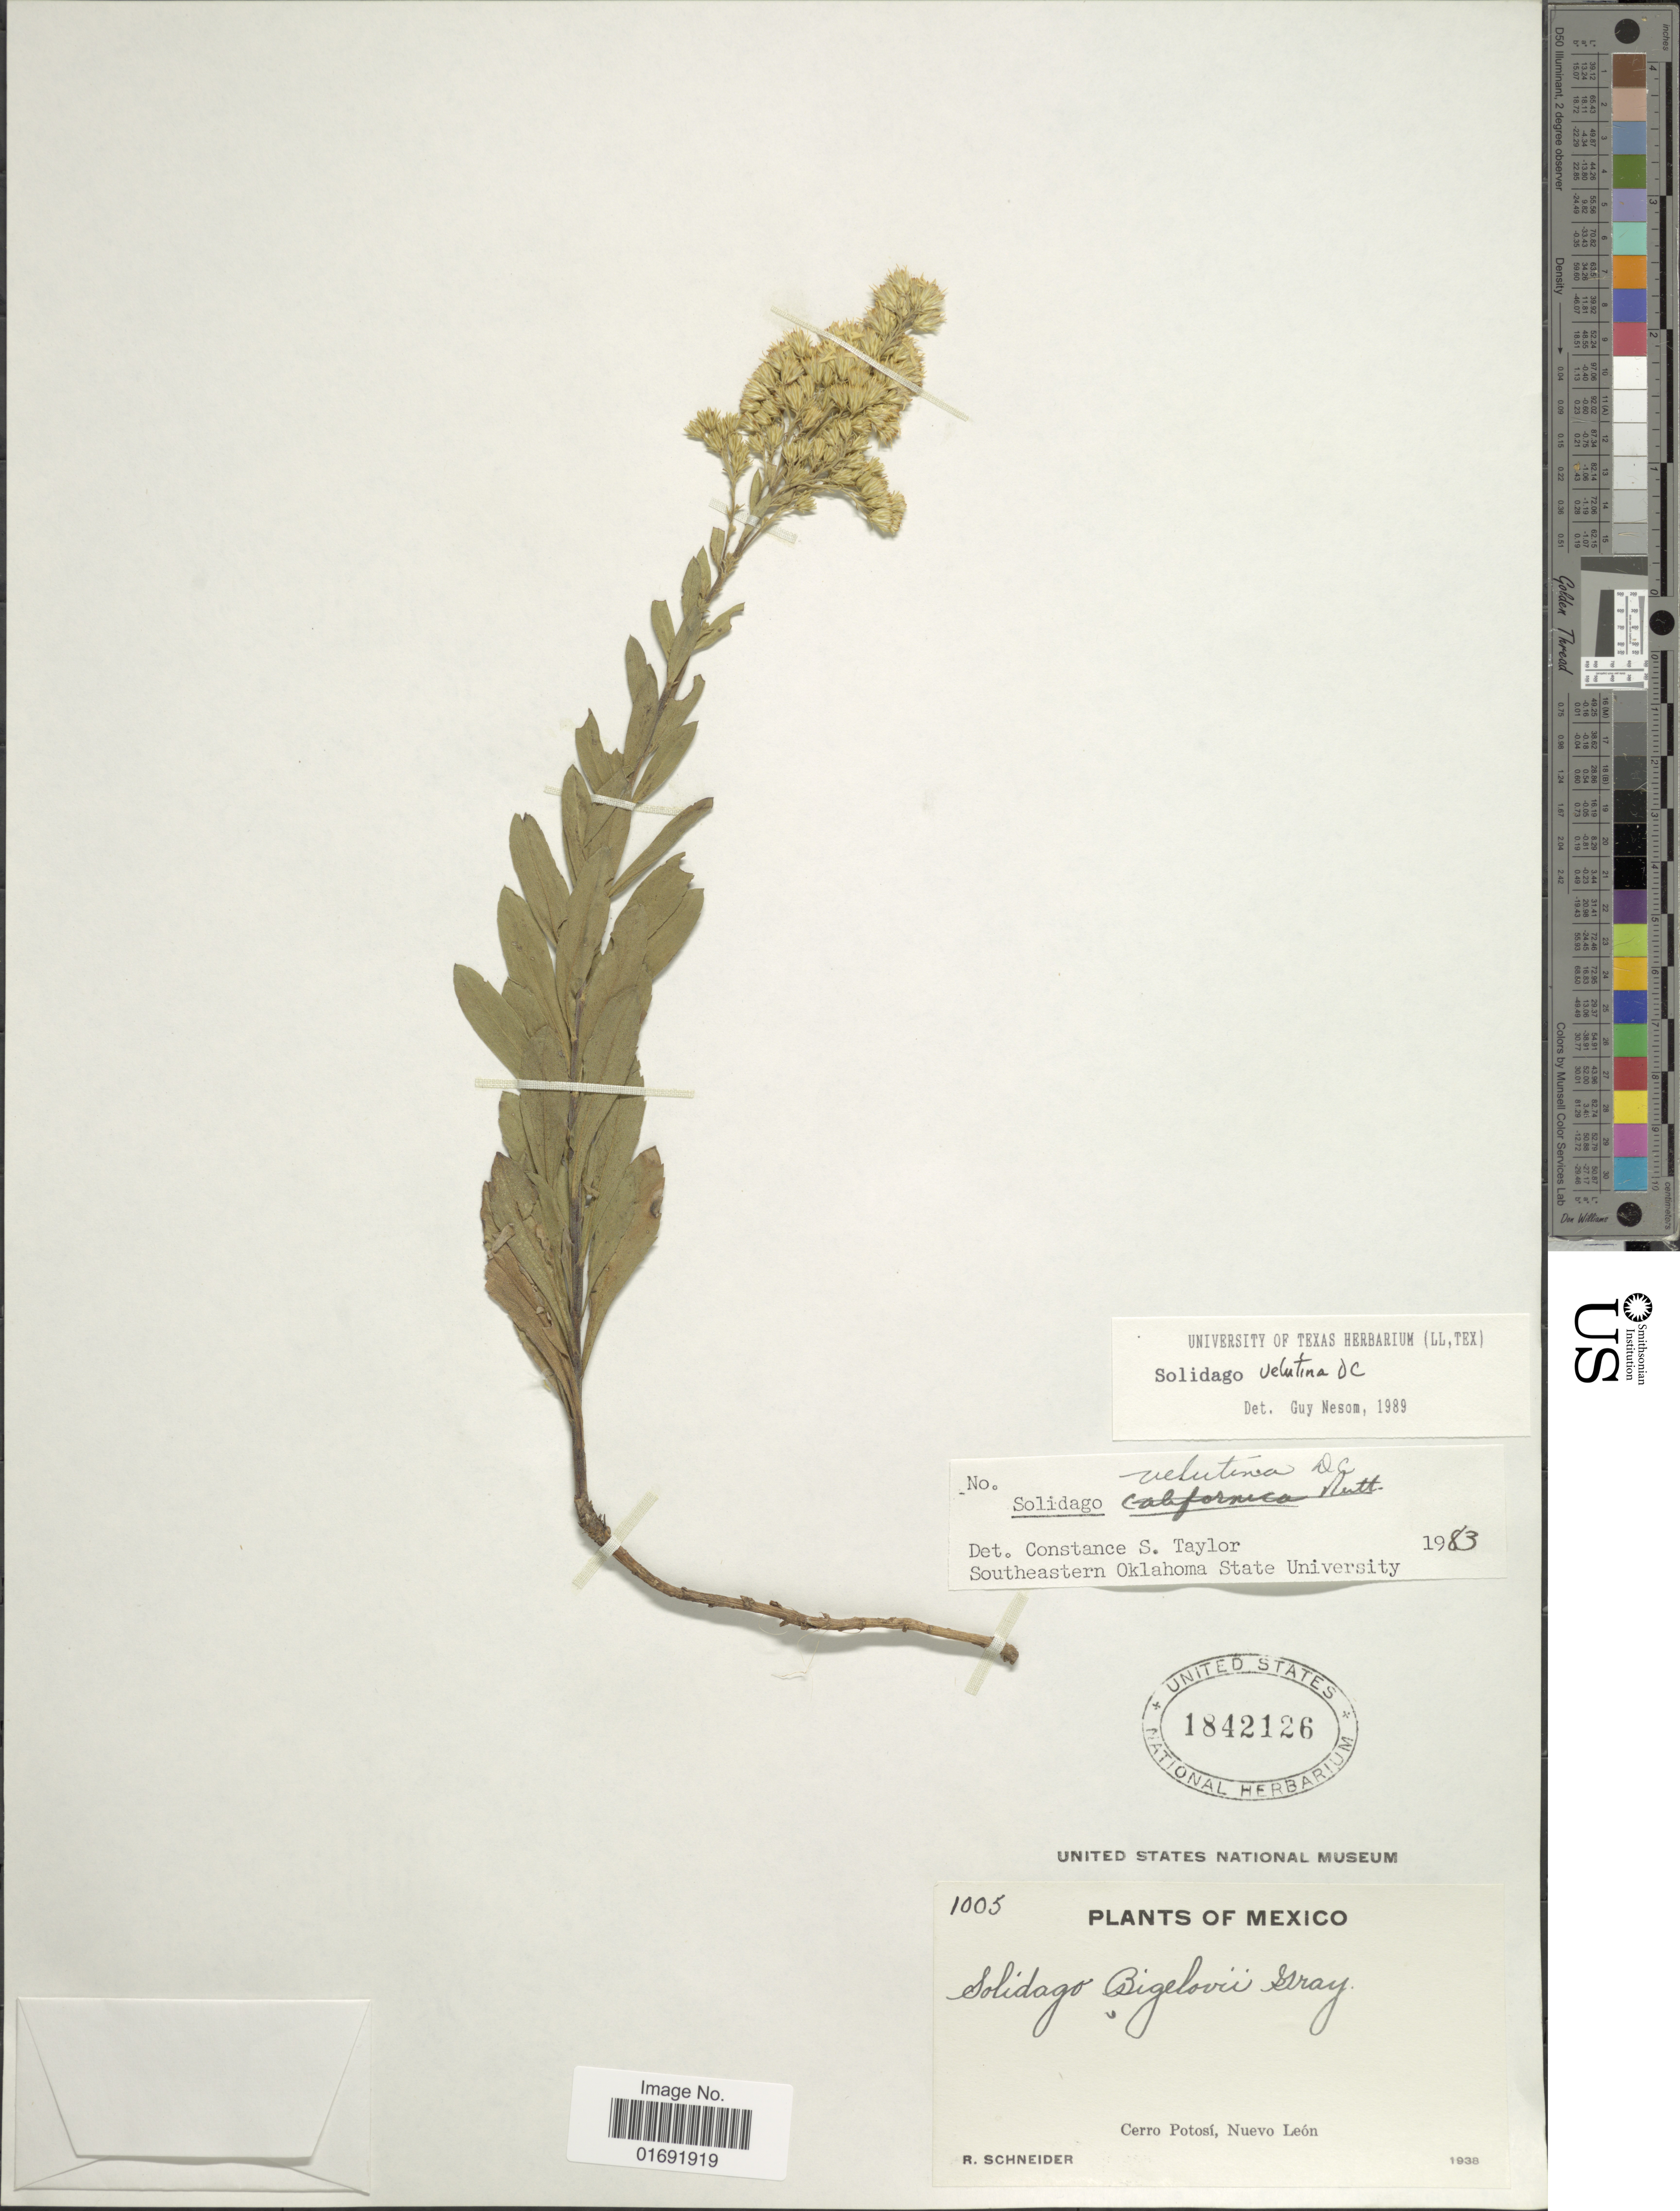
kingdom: Plantae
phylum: Tracheophyta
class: Magnoliopsida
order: Asterales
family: Asteraceae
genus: Solidago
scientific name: Solidago velutina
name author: DC.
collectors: R. Schneider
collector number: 1005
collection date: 1938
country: Mexico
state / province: Nuevo León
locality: Cerro Potosi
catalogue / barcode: US 1842126